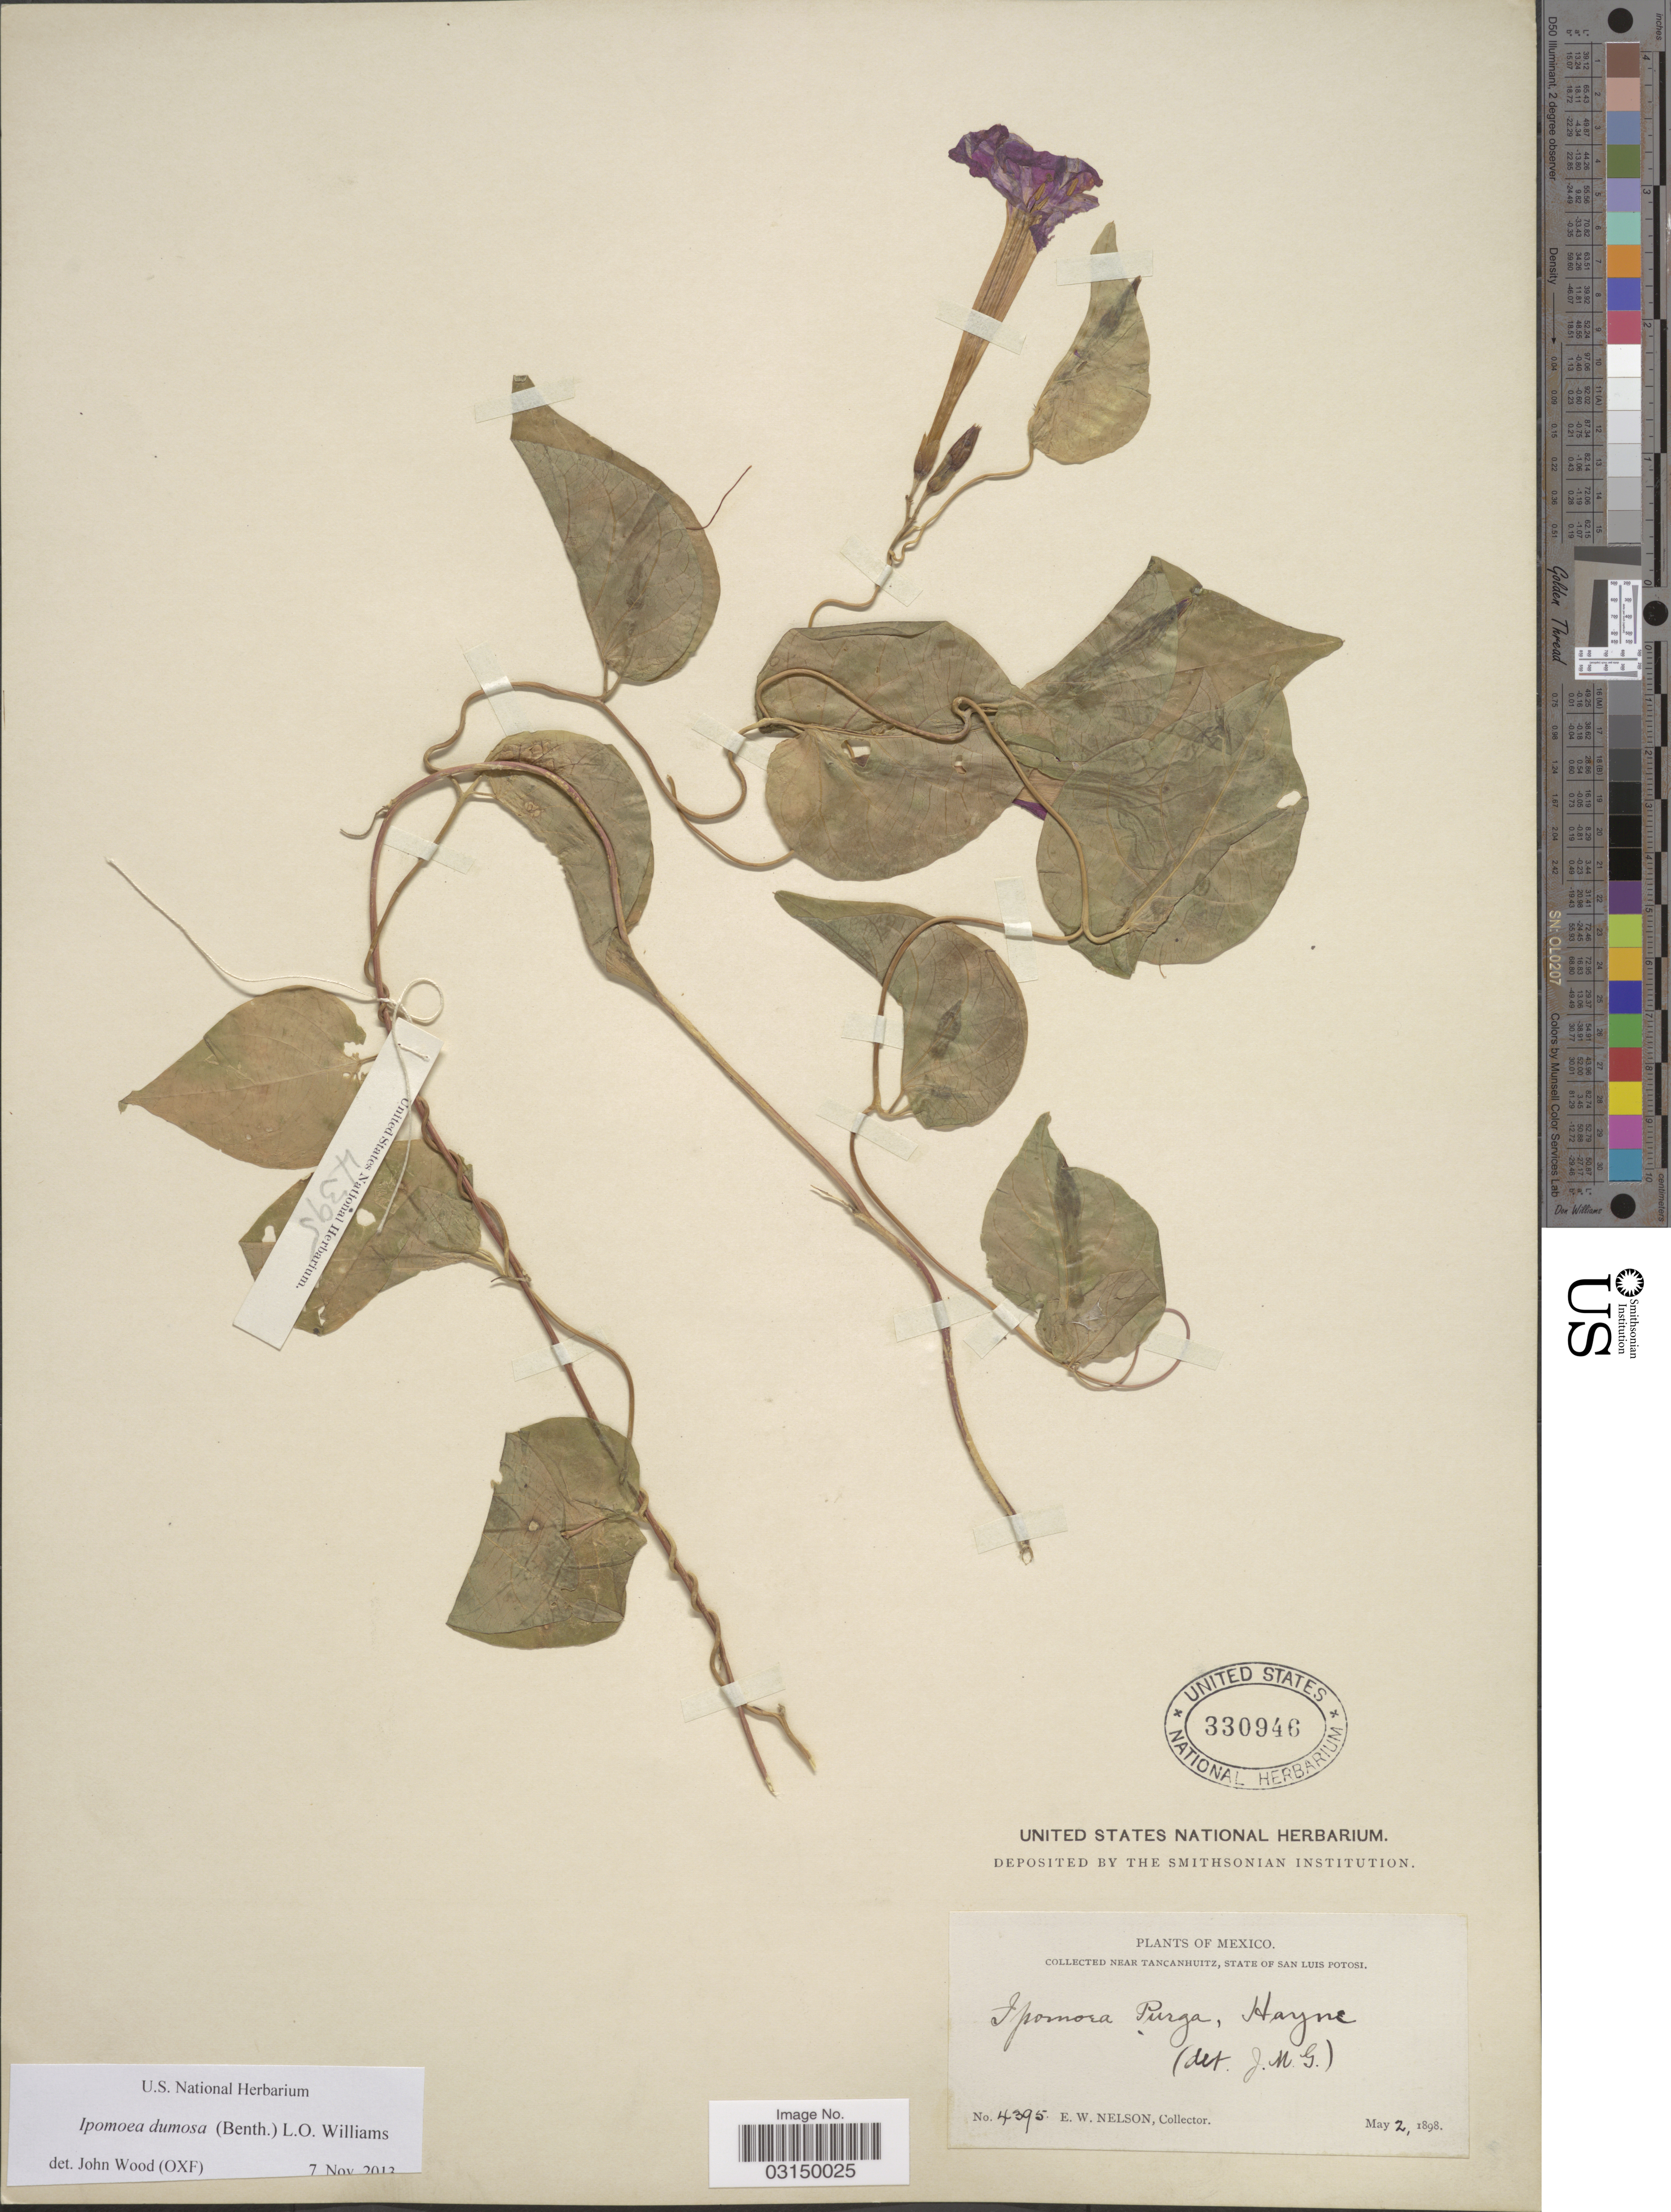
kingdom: Plantae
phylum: Tracheophyta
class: Magnoliopsida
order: Solanales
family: Convolvulaceae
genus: Ipomoea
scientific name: Ipomoea dumosa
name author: (Benth.) L.O. Williams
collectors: E. W. Nelson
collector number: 4395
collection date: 1898-05-02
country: Mexico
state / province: San Luis Potosí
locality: Near Tancanhuitz.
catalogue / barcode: US 330946